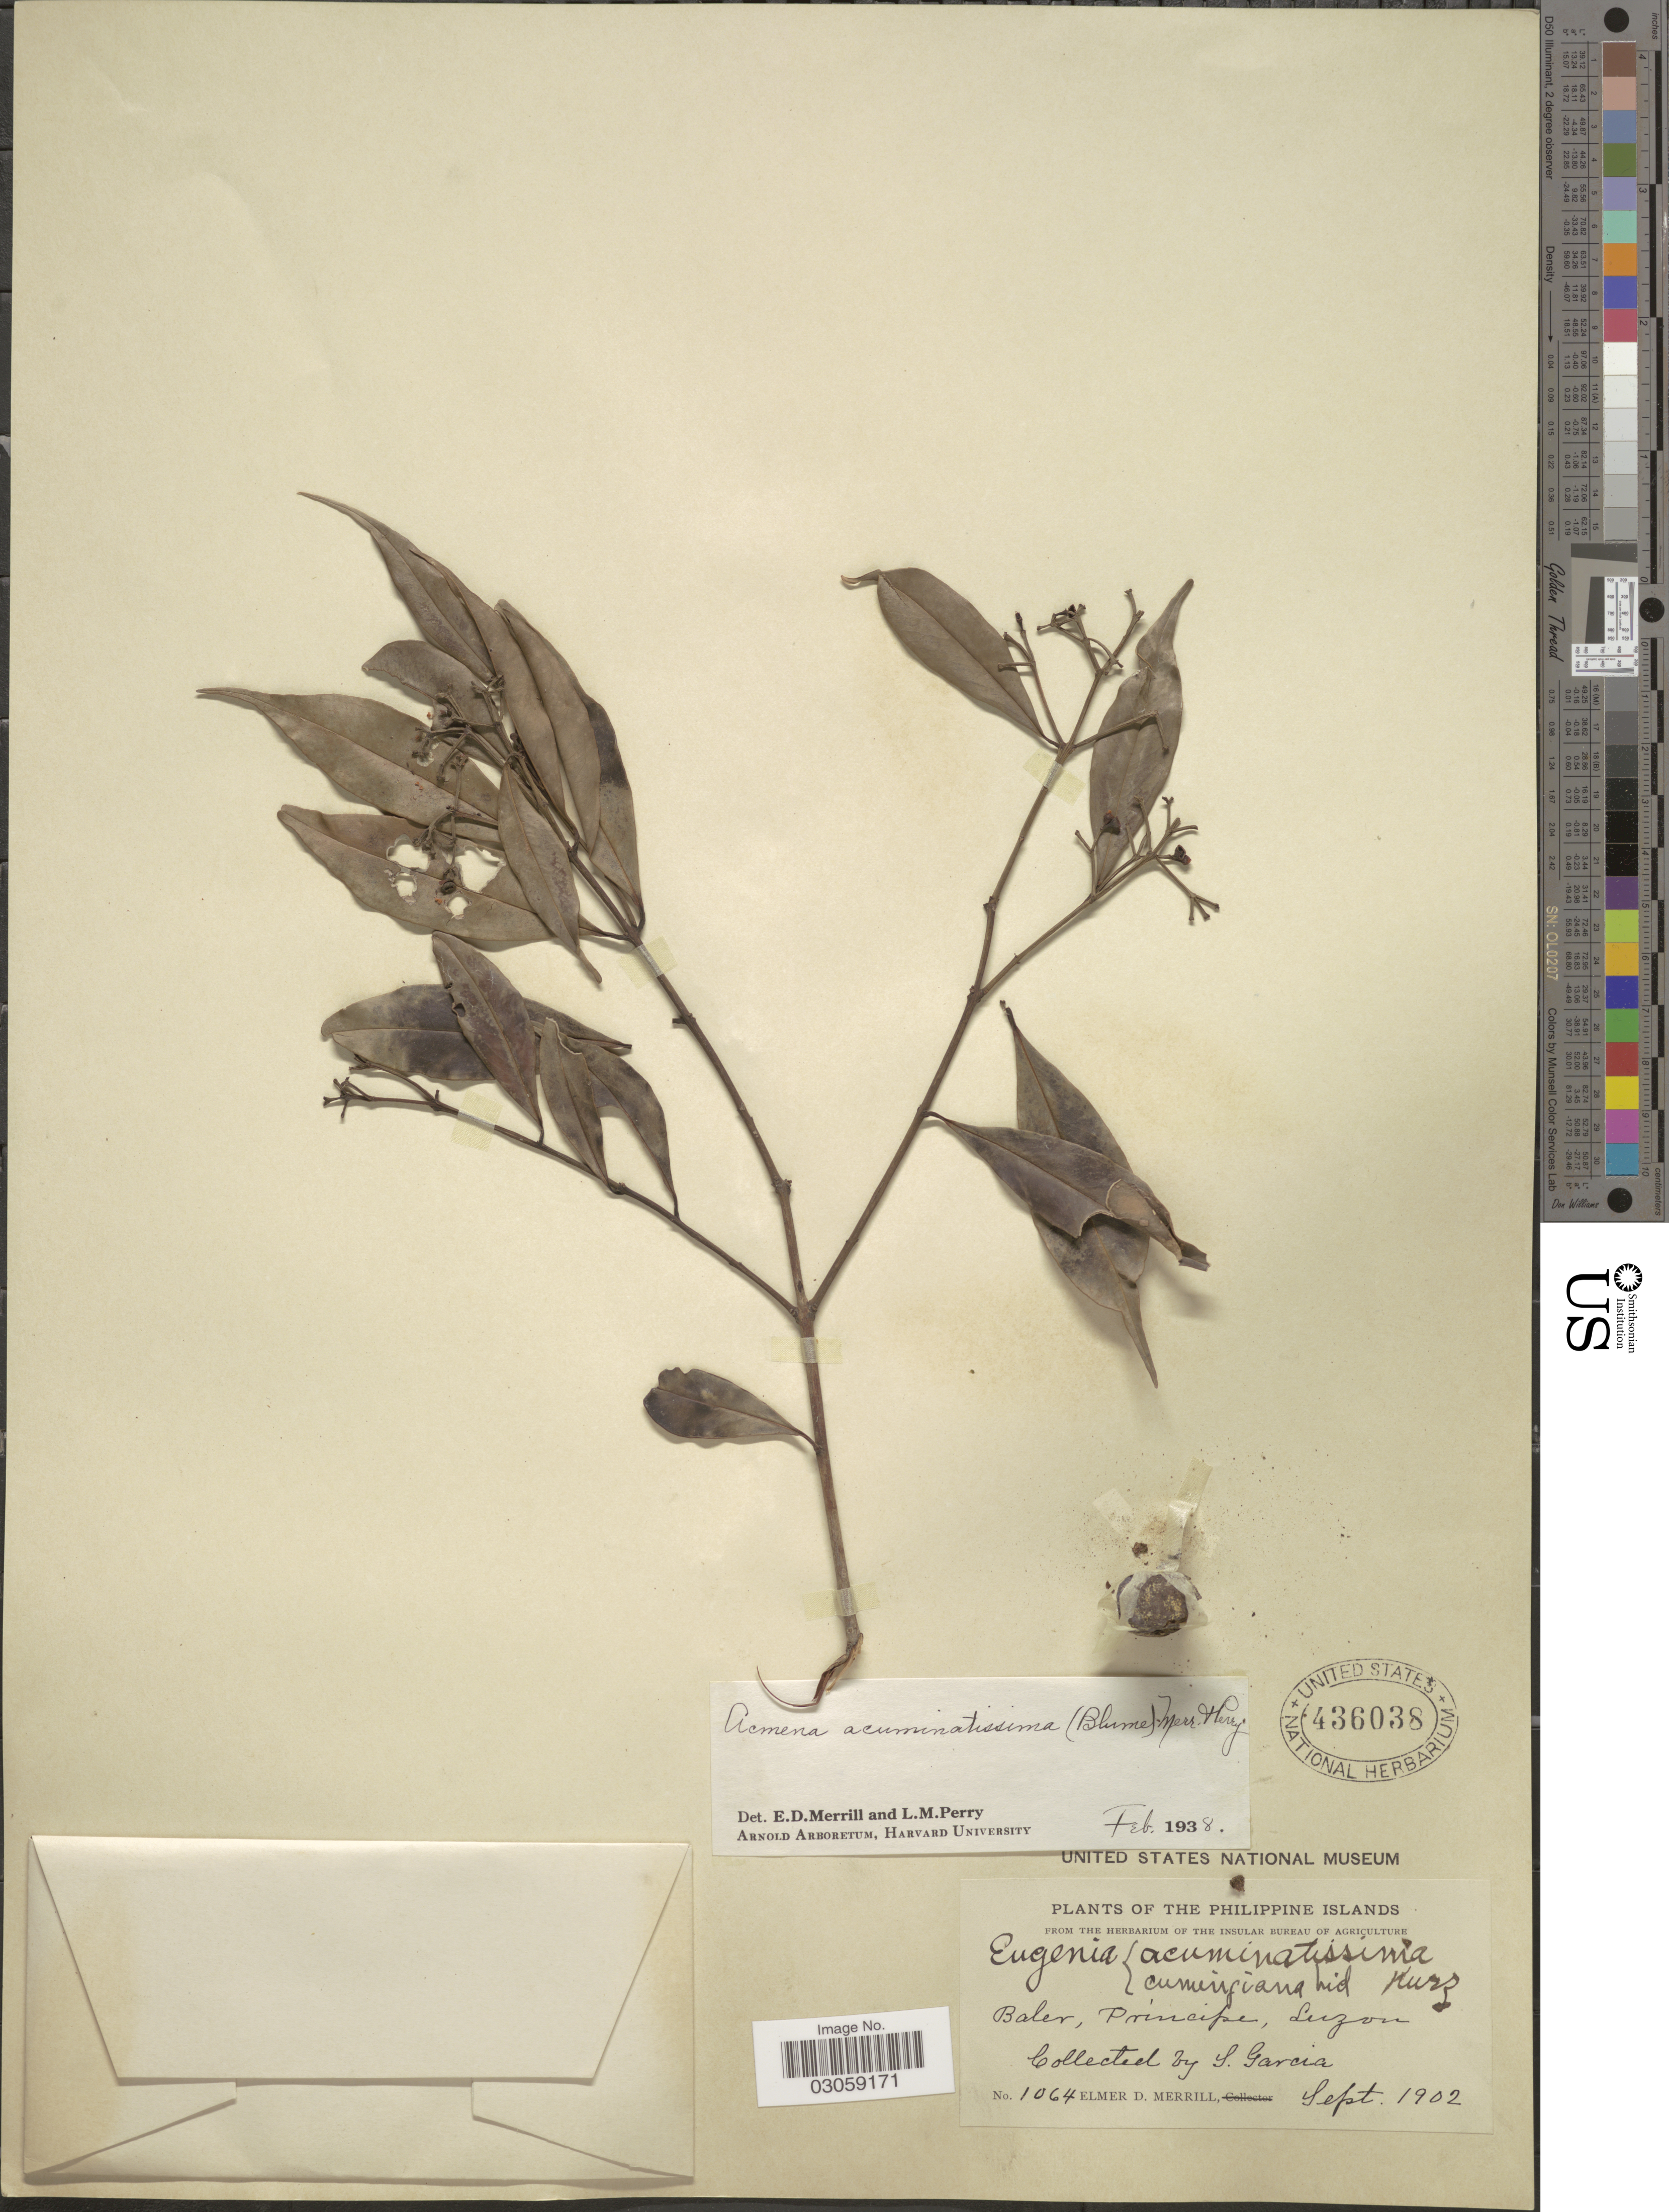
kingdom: Plantae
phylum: Tracheophyta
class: Magnoliopsida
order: Myrtales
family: Myrtaceae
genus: Syzygium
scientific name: Syzygium acuminatissimum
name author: (Blume) DC.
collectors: E. D. Merrill & S. Garcia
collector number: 1064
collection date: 1902-09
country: Philippines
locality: Baler, Principe, Luzon.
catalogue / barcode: US 436038